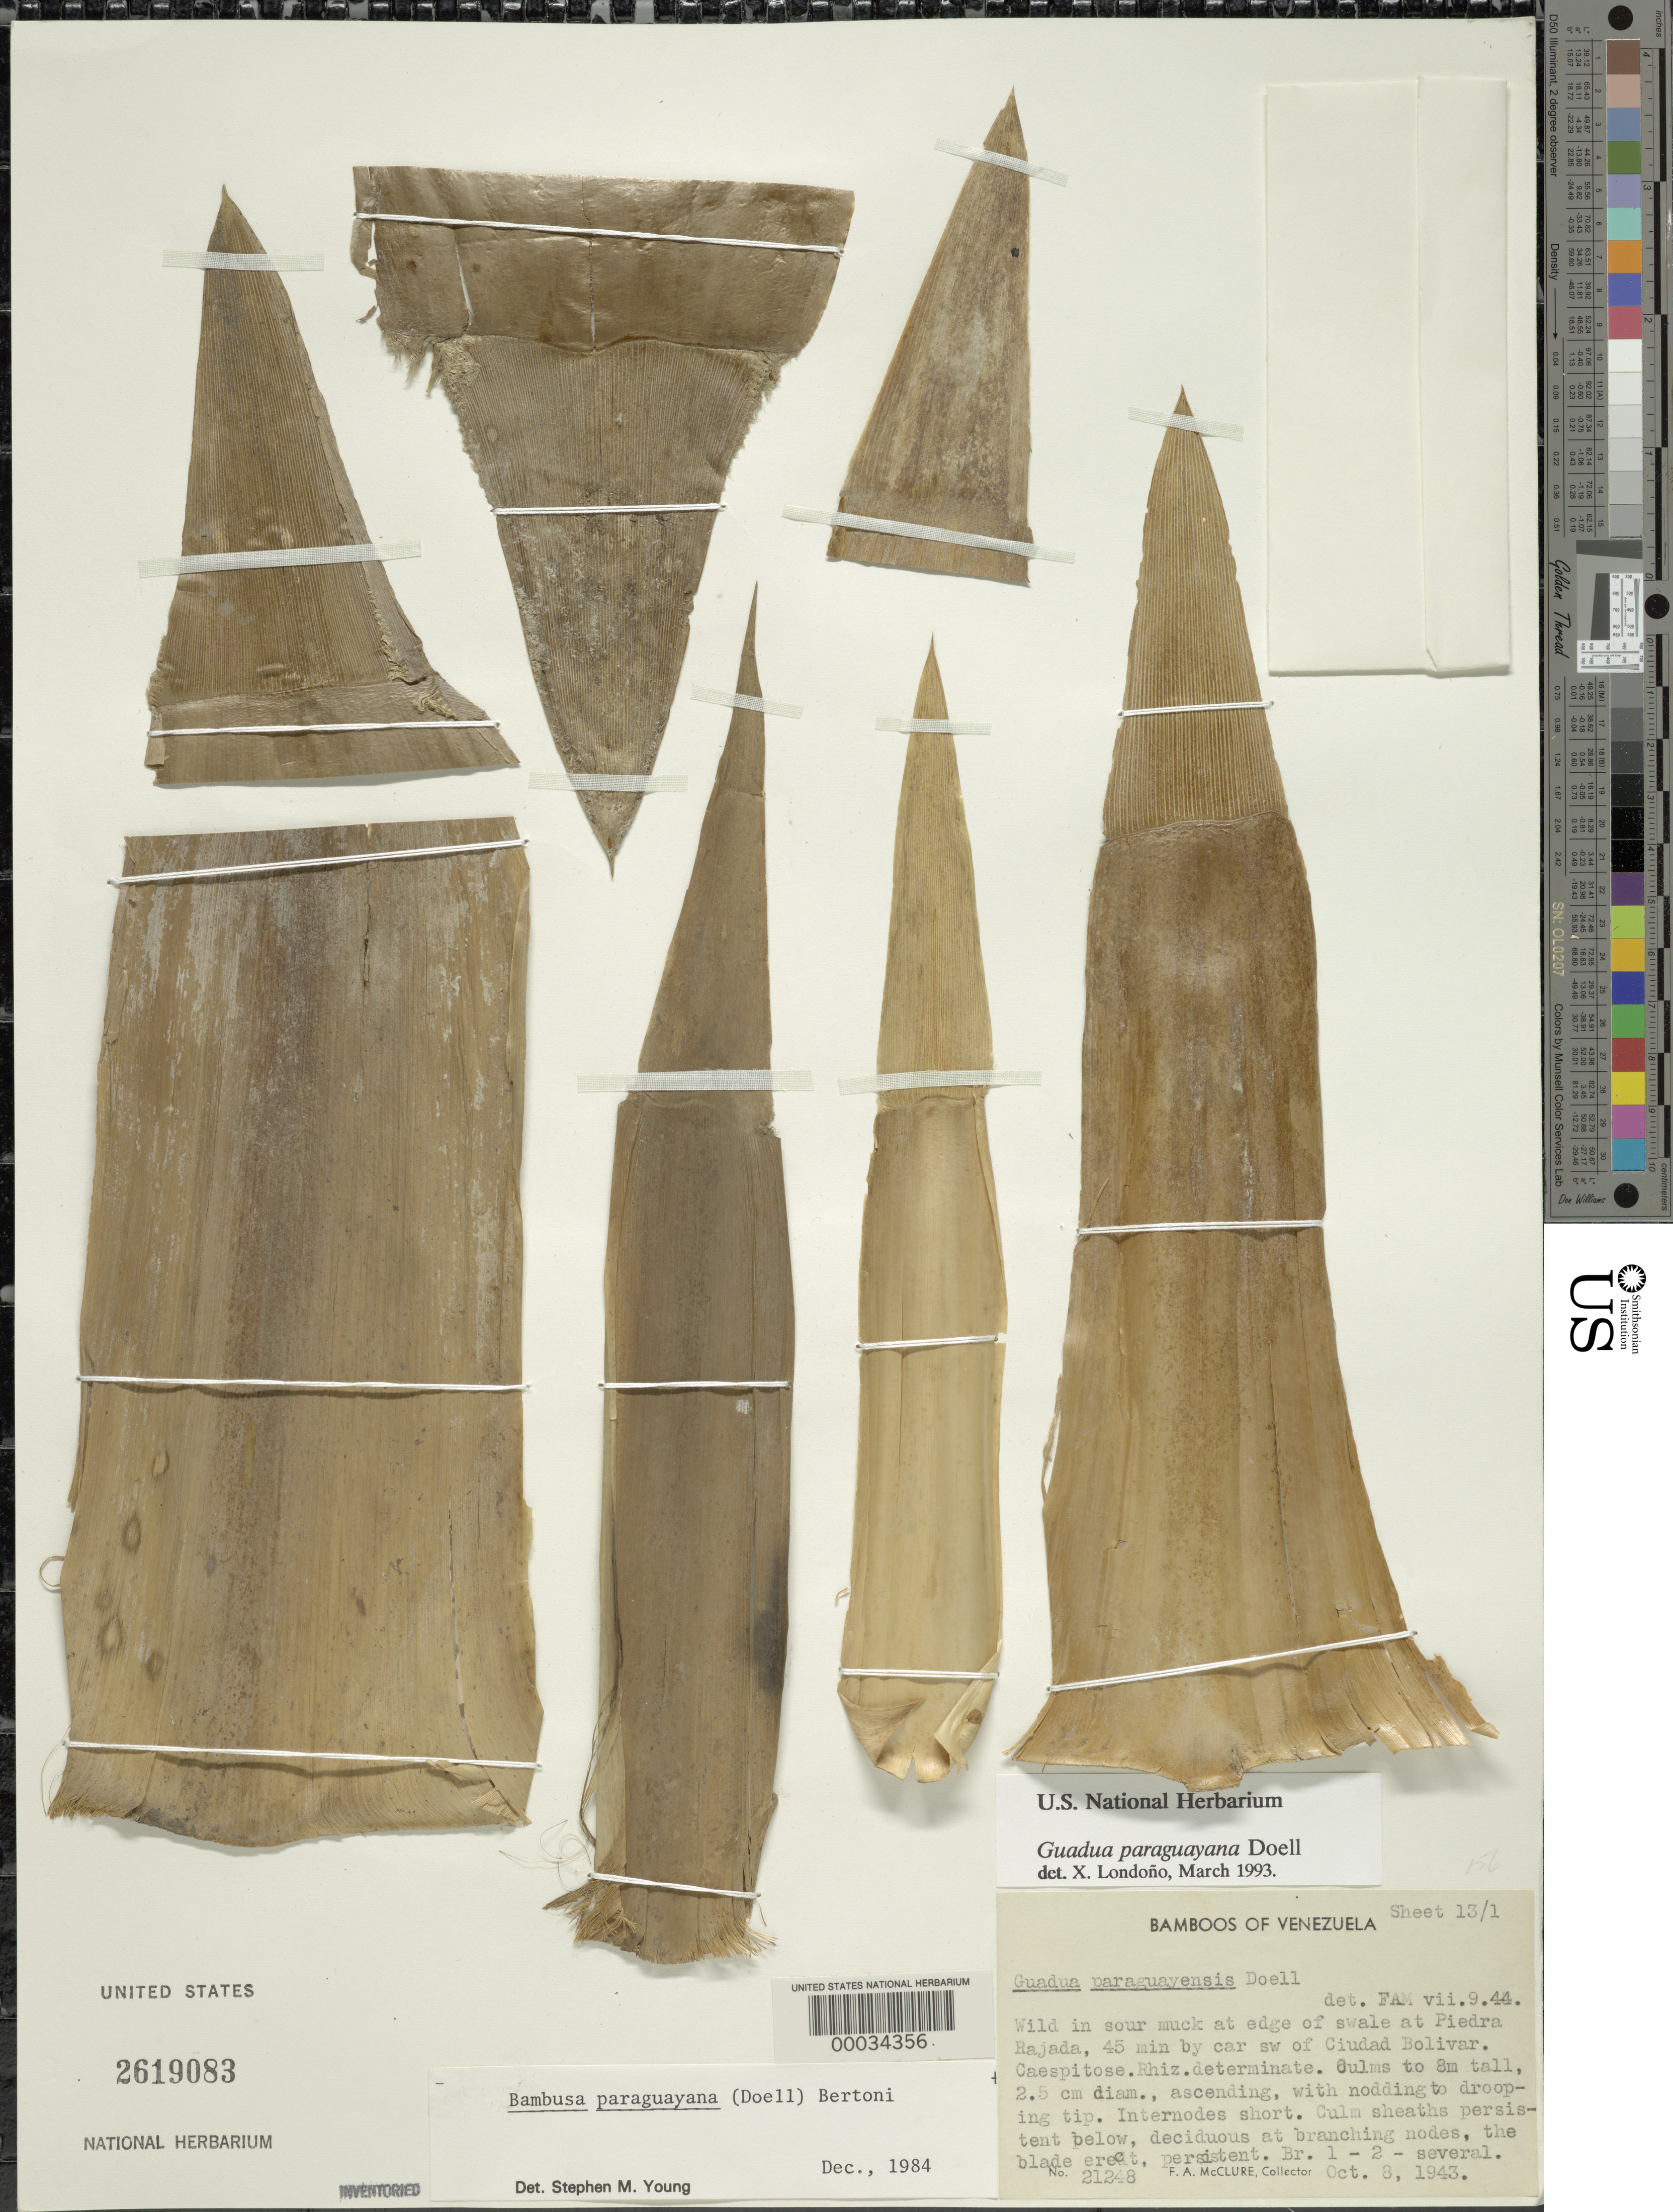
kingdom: Plantae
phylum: Tracheophyta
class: Liliopsida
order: Poales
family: Poaceae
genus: Guadua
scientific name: Guadua paraguayana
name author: Döll in Mart.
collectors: F. A. McClure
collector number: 21248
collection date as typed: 08 Oct 1943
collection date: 1943-10-08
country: Venezuela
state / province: Distrito Federal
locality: Piedra rajada, ciudad bolivar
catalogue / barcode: US 2619083